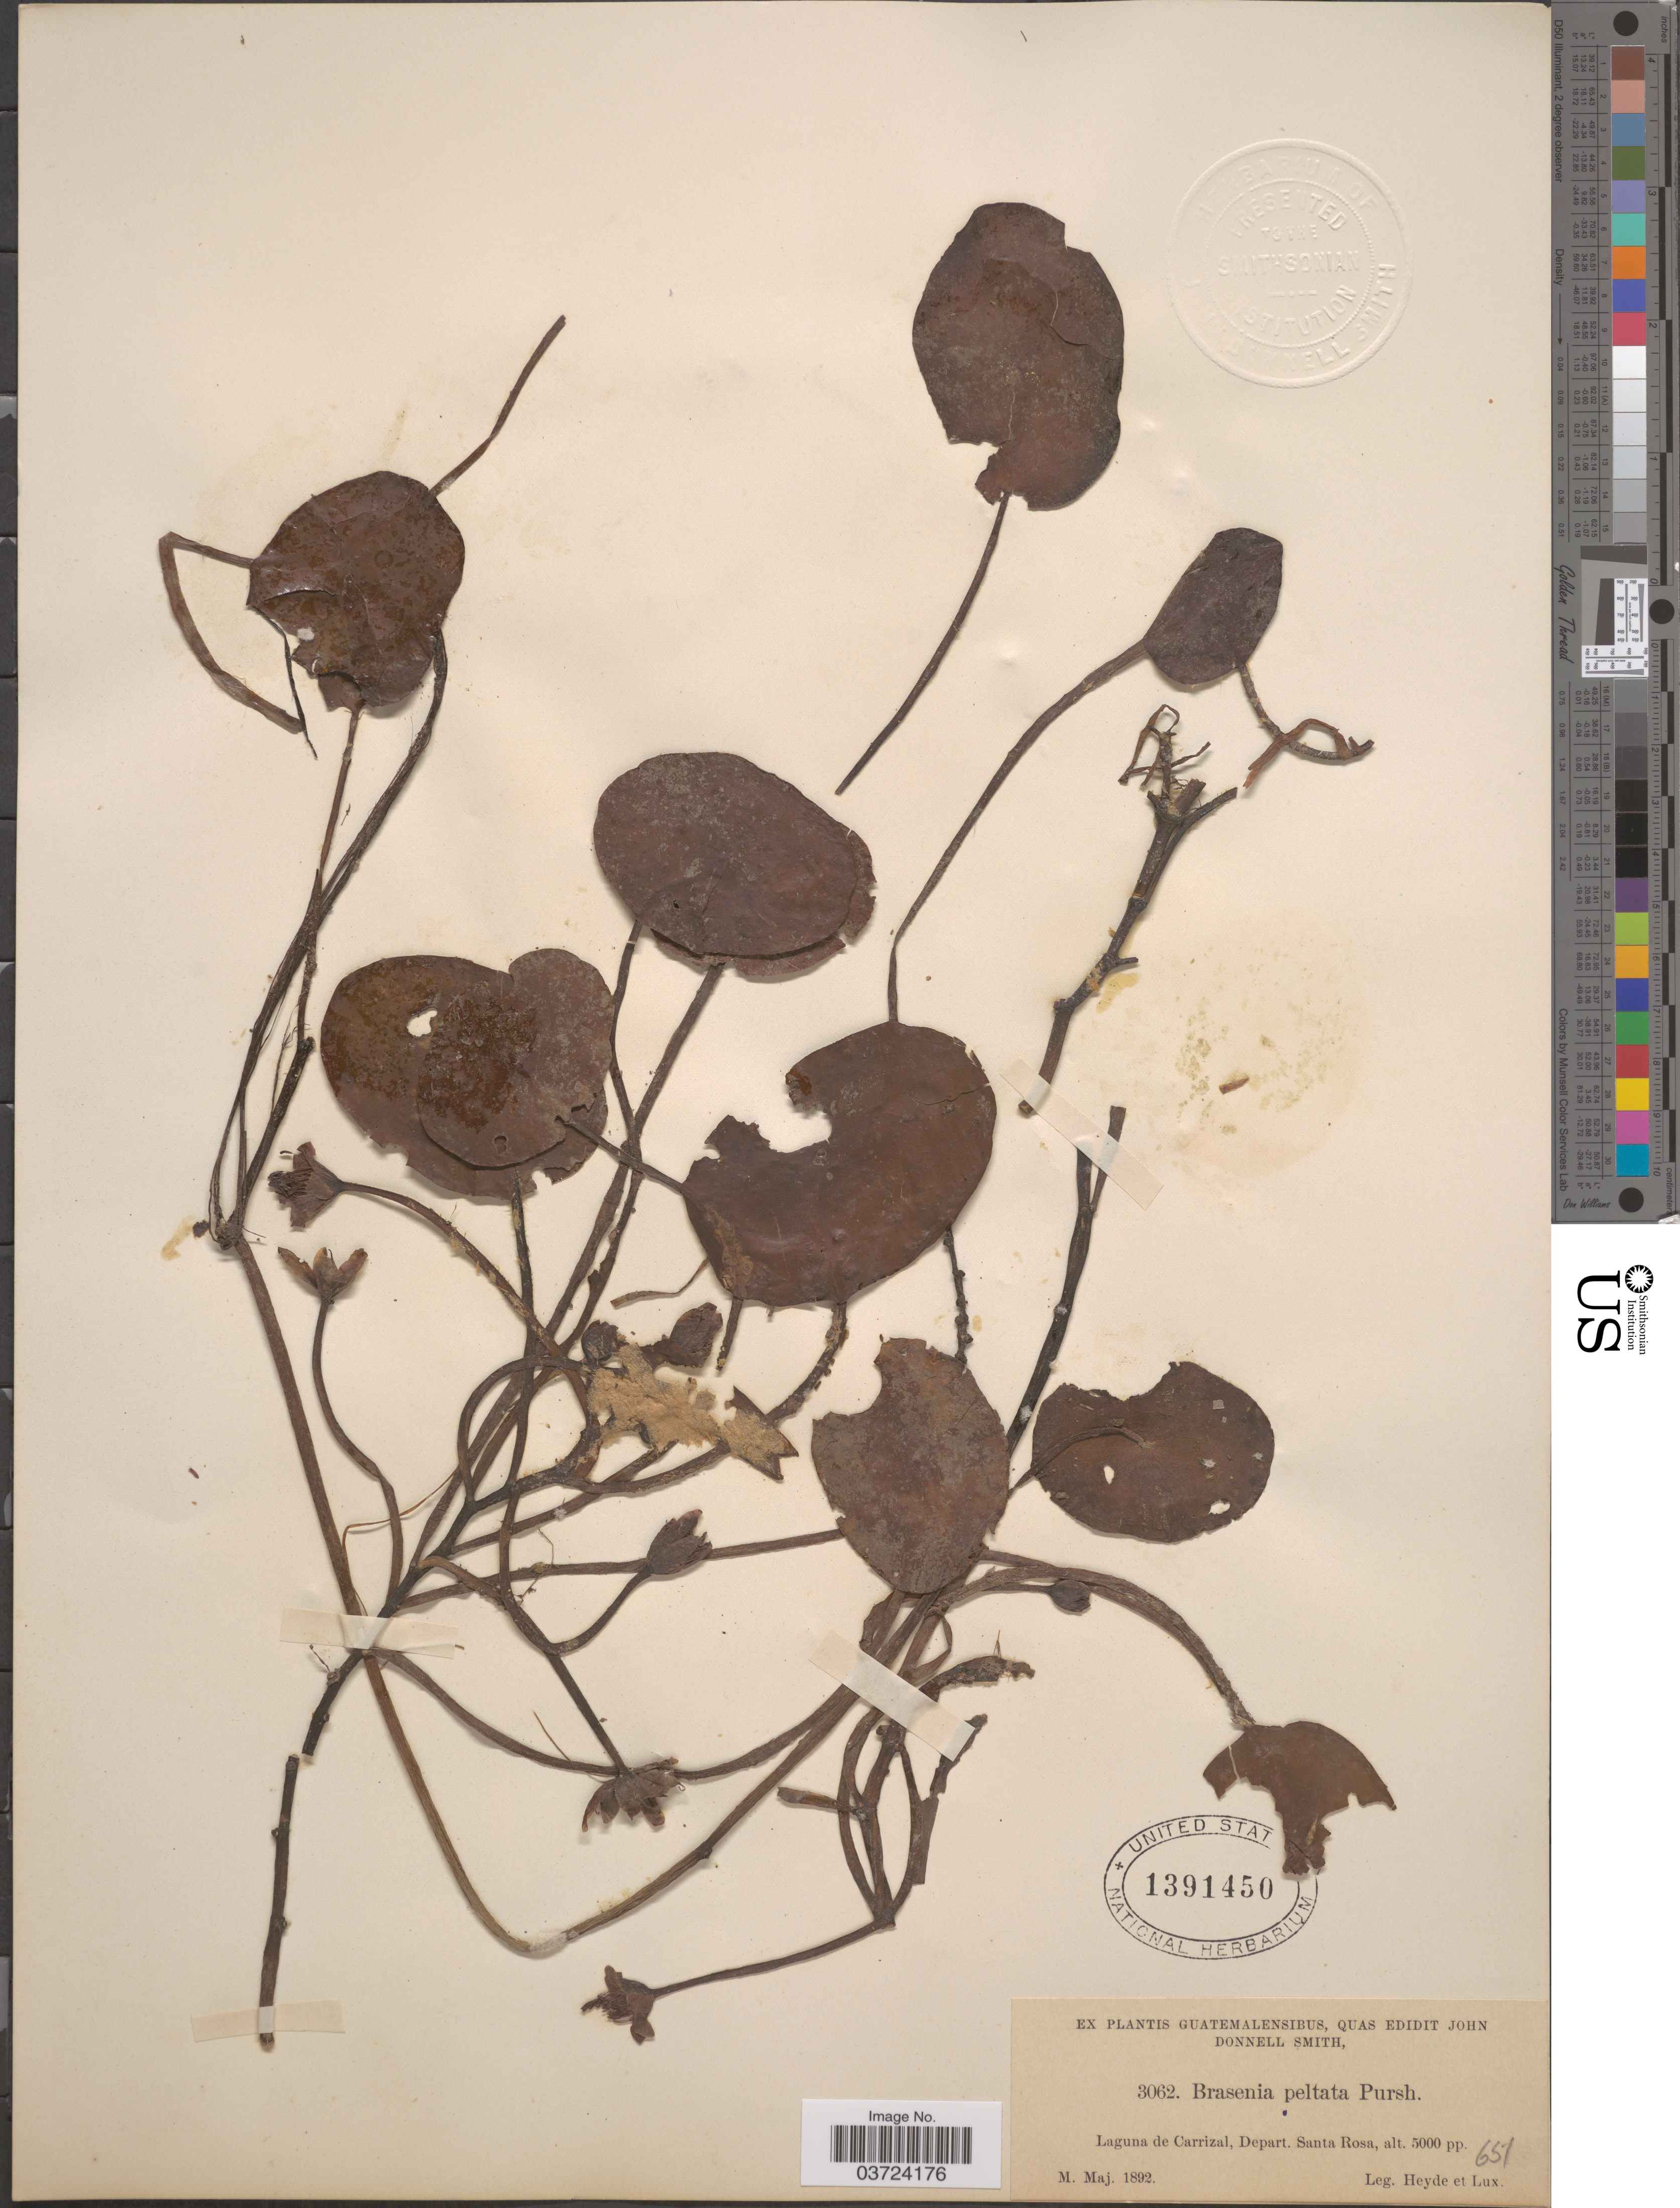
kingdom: Plantae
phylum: Tracheophyta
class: Magnoliopsida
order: Nymphaeales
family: Cabombaceae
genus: Brasenia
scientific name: Brasenia schreberi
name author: J.F. Gmel.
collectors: Heyde & Lux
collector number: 3062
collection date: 1892-05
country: Guatemala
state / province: Santa Rosa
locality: Laguna de Carrizal, Depart. Santa Rosa.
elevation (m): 1524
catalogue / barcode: US 1391450